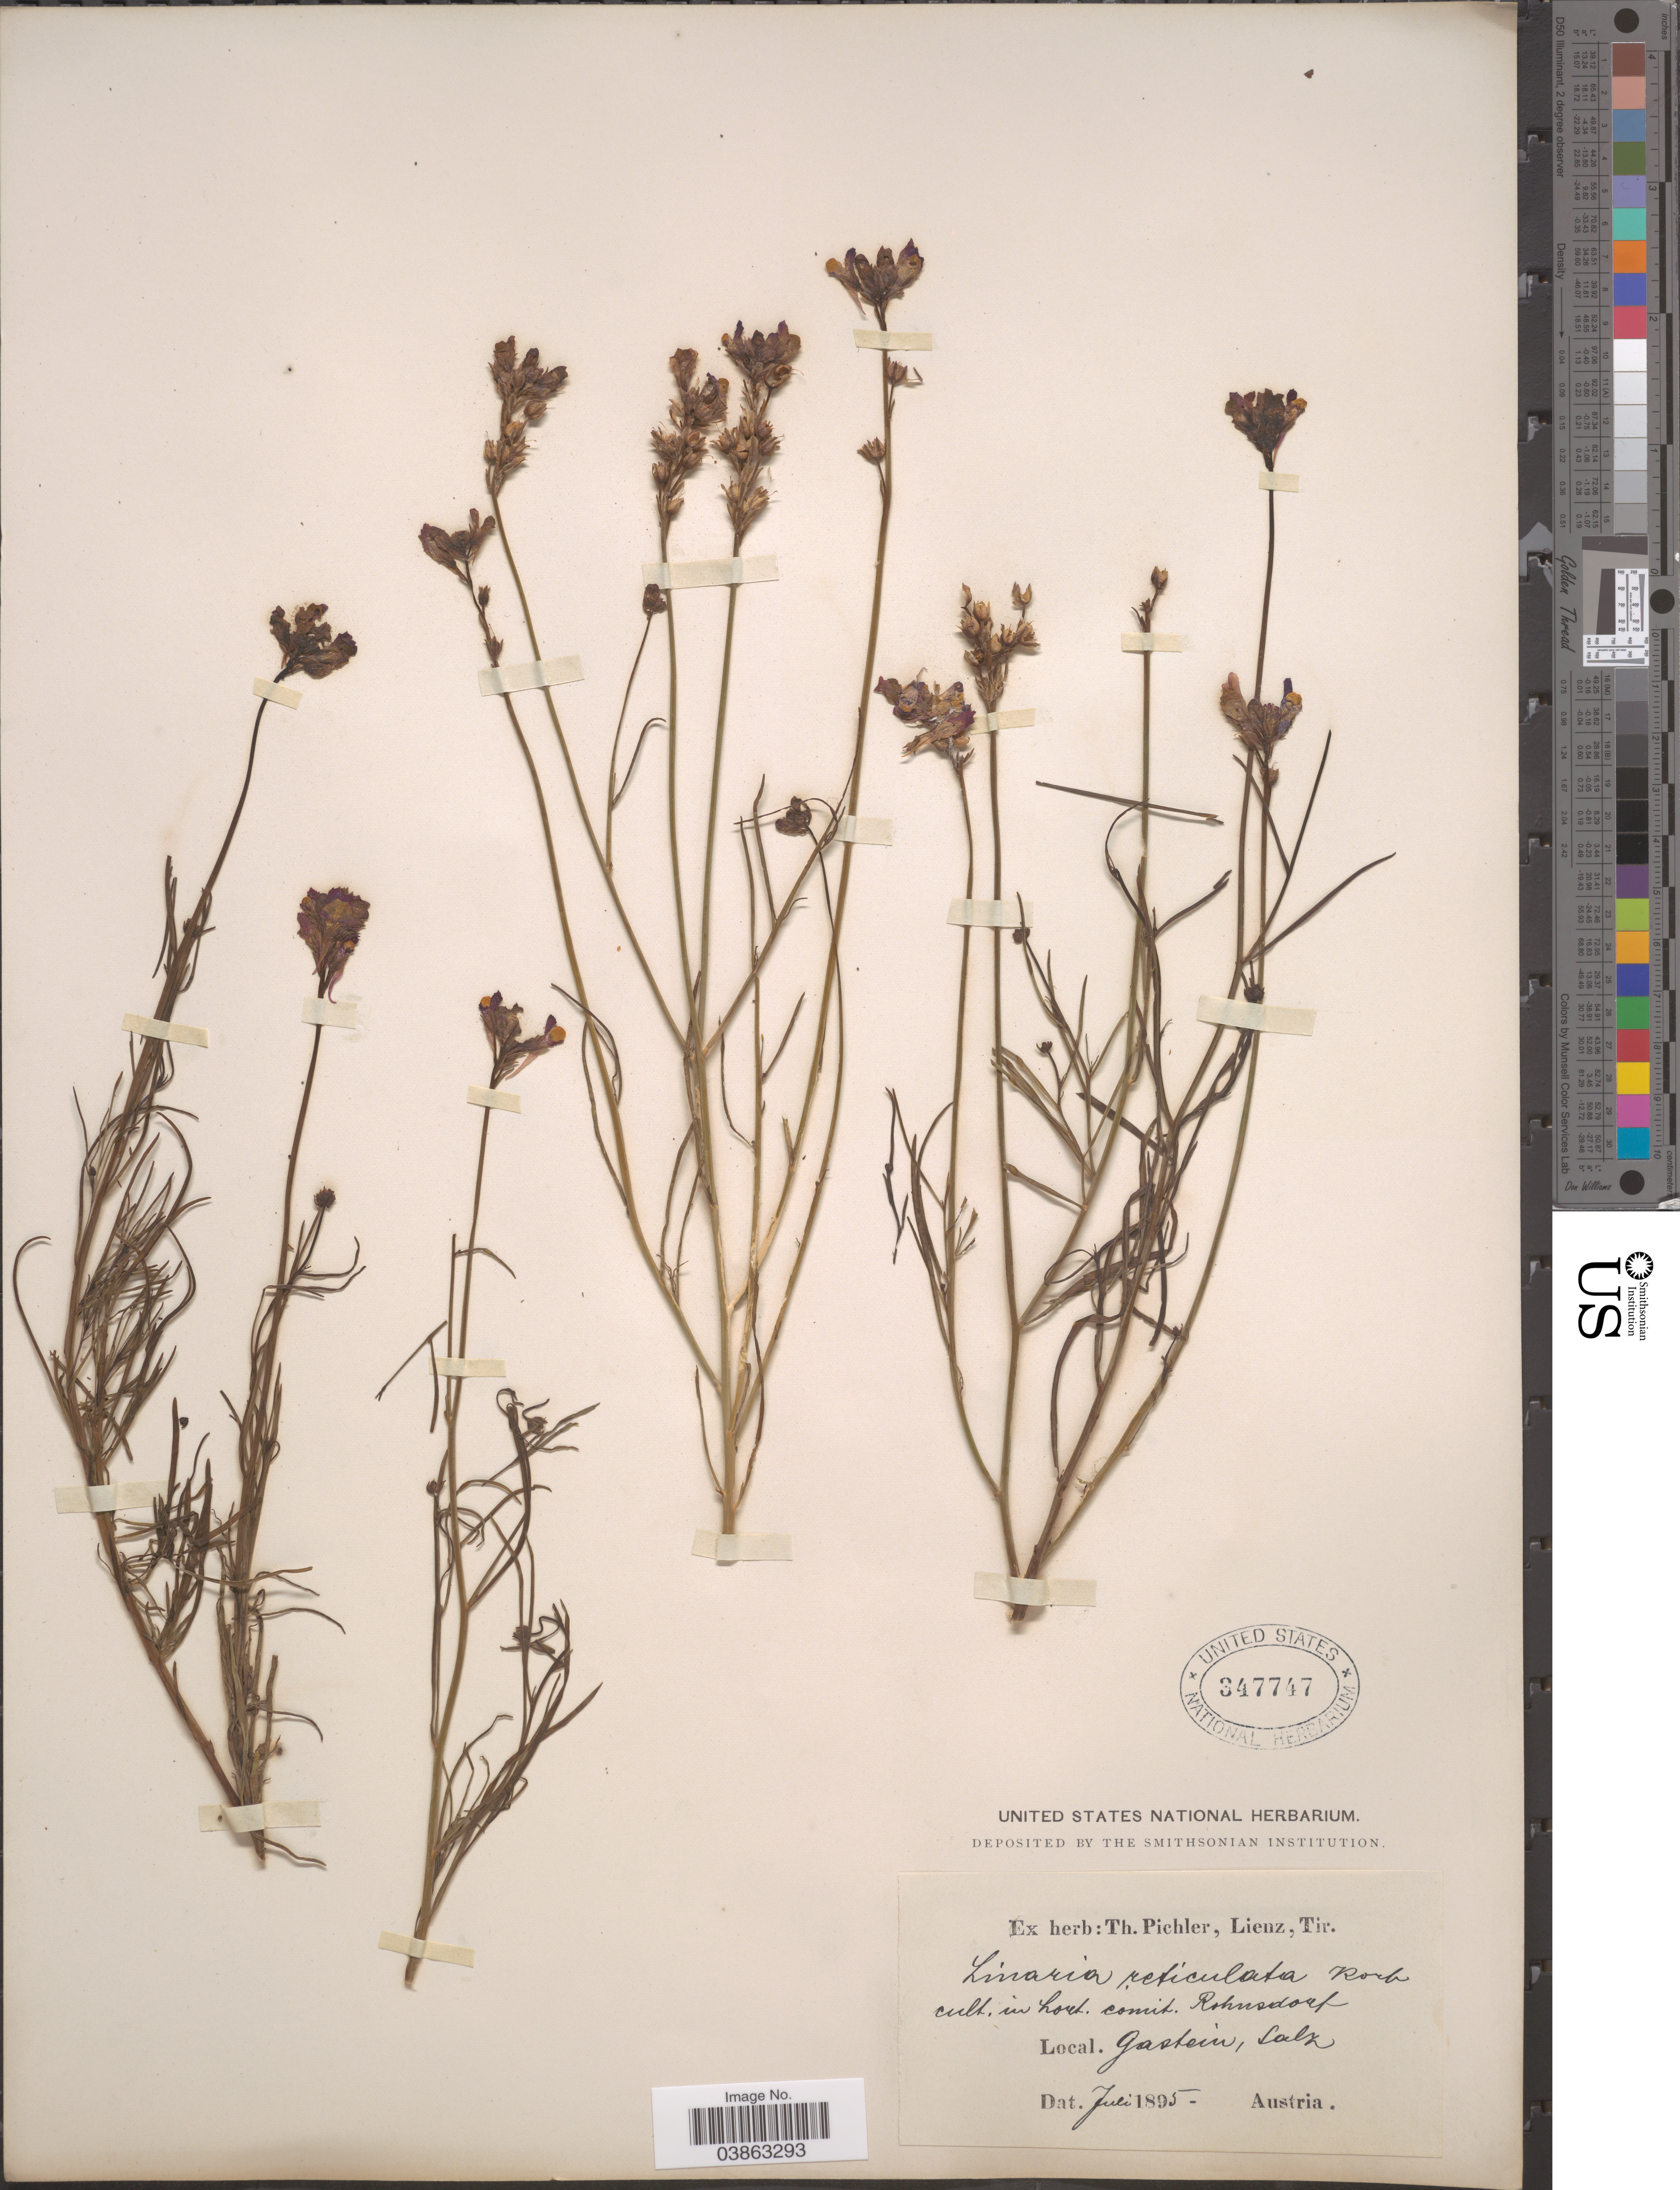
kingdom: Plantae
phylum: Tracheophyta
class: Magnoliopsida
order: Lamiales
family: Plantaginaceae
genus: Linaria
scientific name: Linaria reticulata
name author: (Sm.) Desf.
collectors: ex herb. T. Pichler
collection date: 1895-07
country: Austria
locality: Cult. in hort. comit. Rohnsdorf. Gastein, Lalz.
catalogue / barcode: US 347747